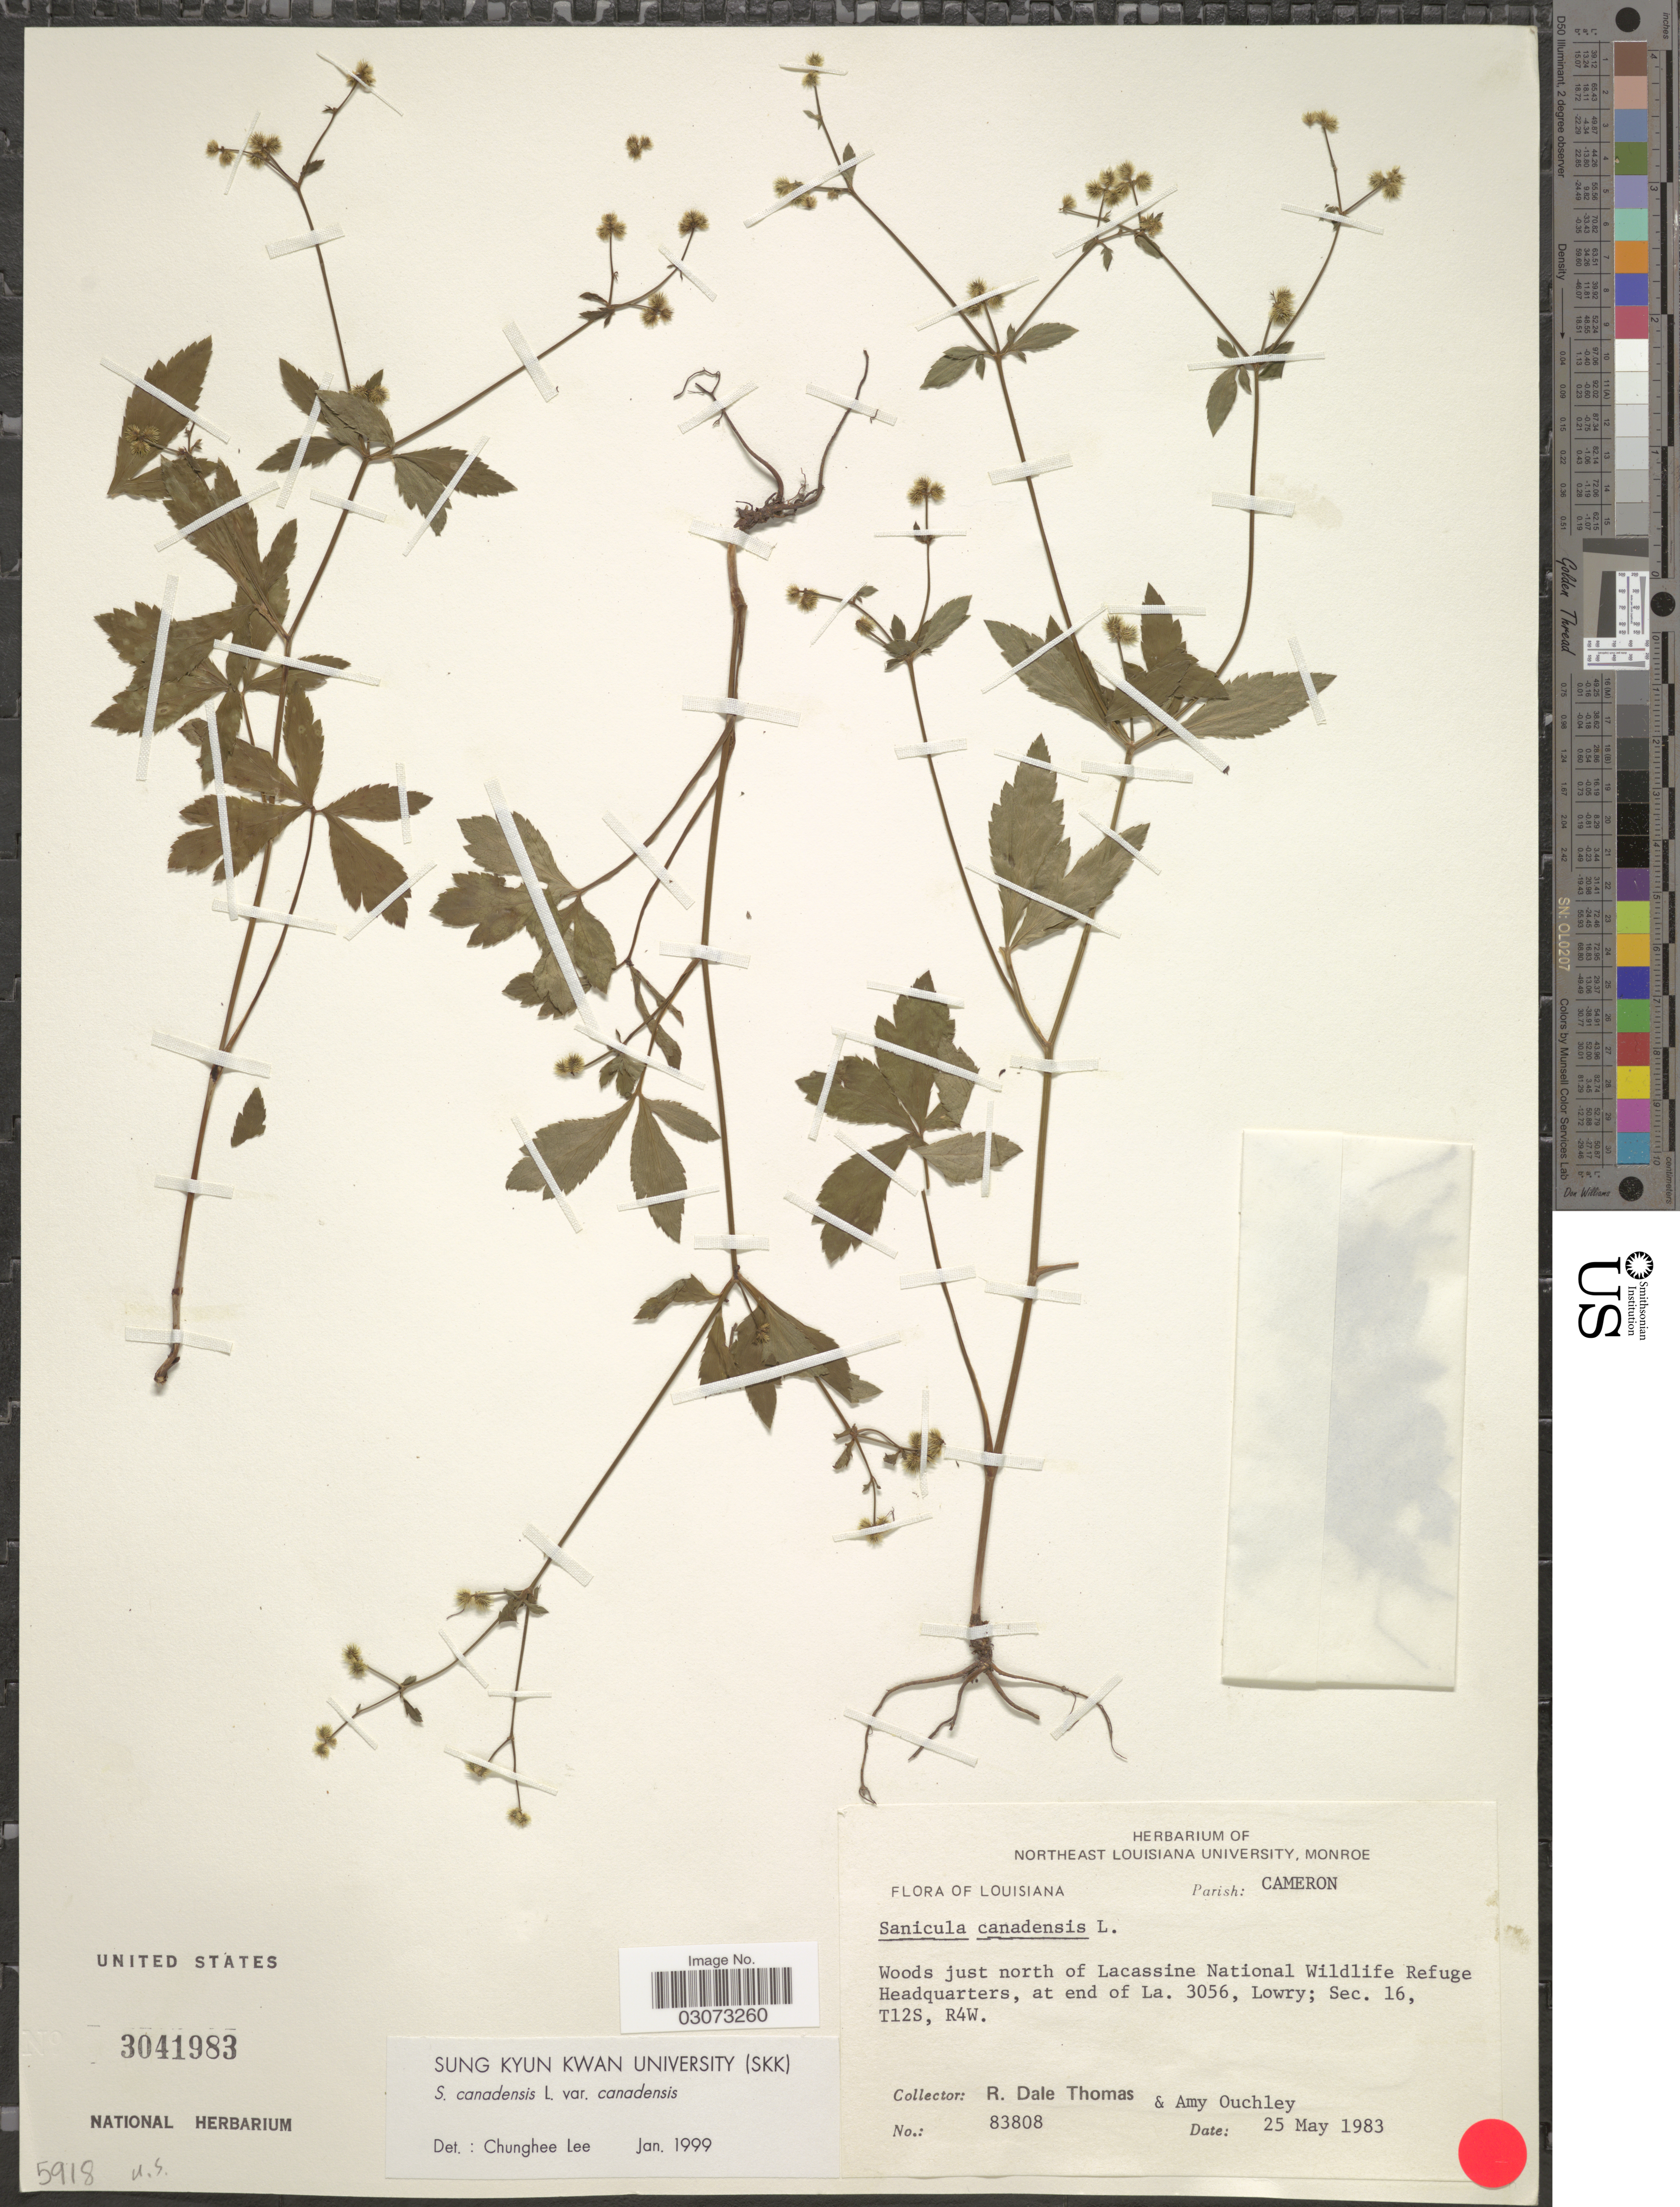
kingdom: Plantae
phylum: Tracheophyta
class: Magnoliopsida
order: Apiales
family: Apiaceae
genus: Sanicula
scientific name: Sanicula canadensis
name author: L.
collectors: R. Thomas & A. Ouchley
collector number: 83808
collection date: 1983-05-25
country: United States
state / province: Louisiana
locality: Parish: Cameron. Woods just north of Lacassine National Wildlife Refuge Headquarters, at end of La. 3056, Lowry; Sec. 16, T12S, R4W.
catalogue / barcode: US 3041983